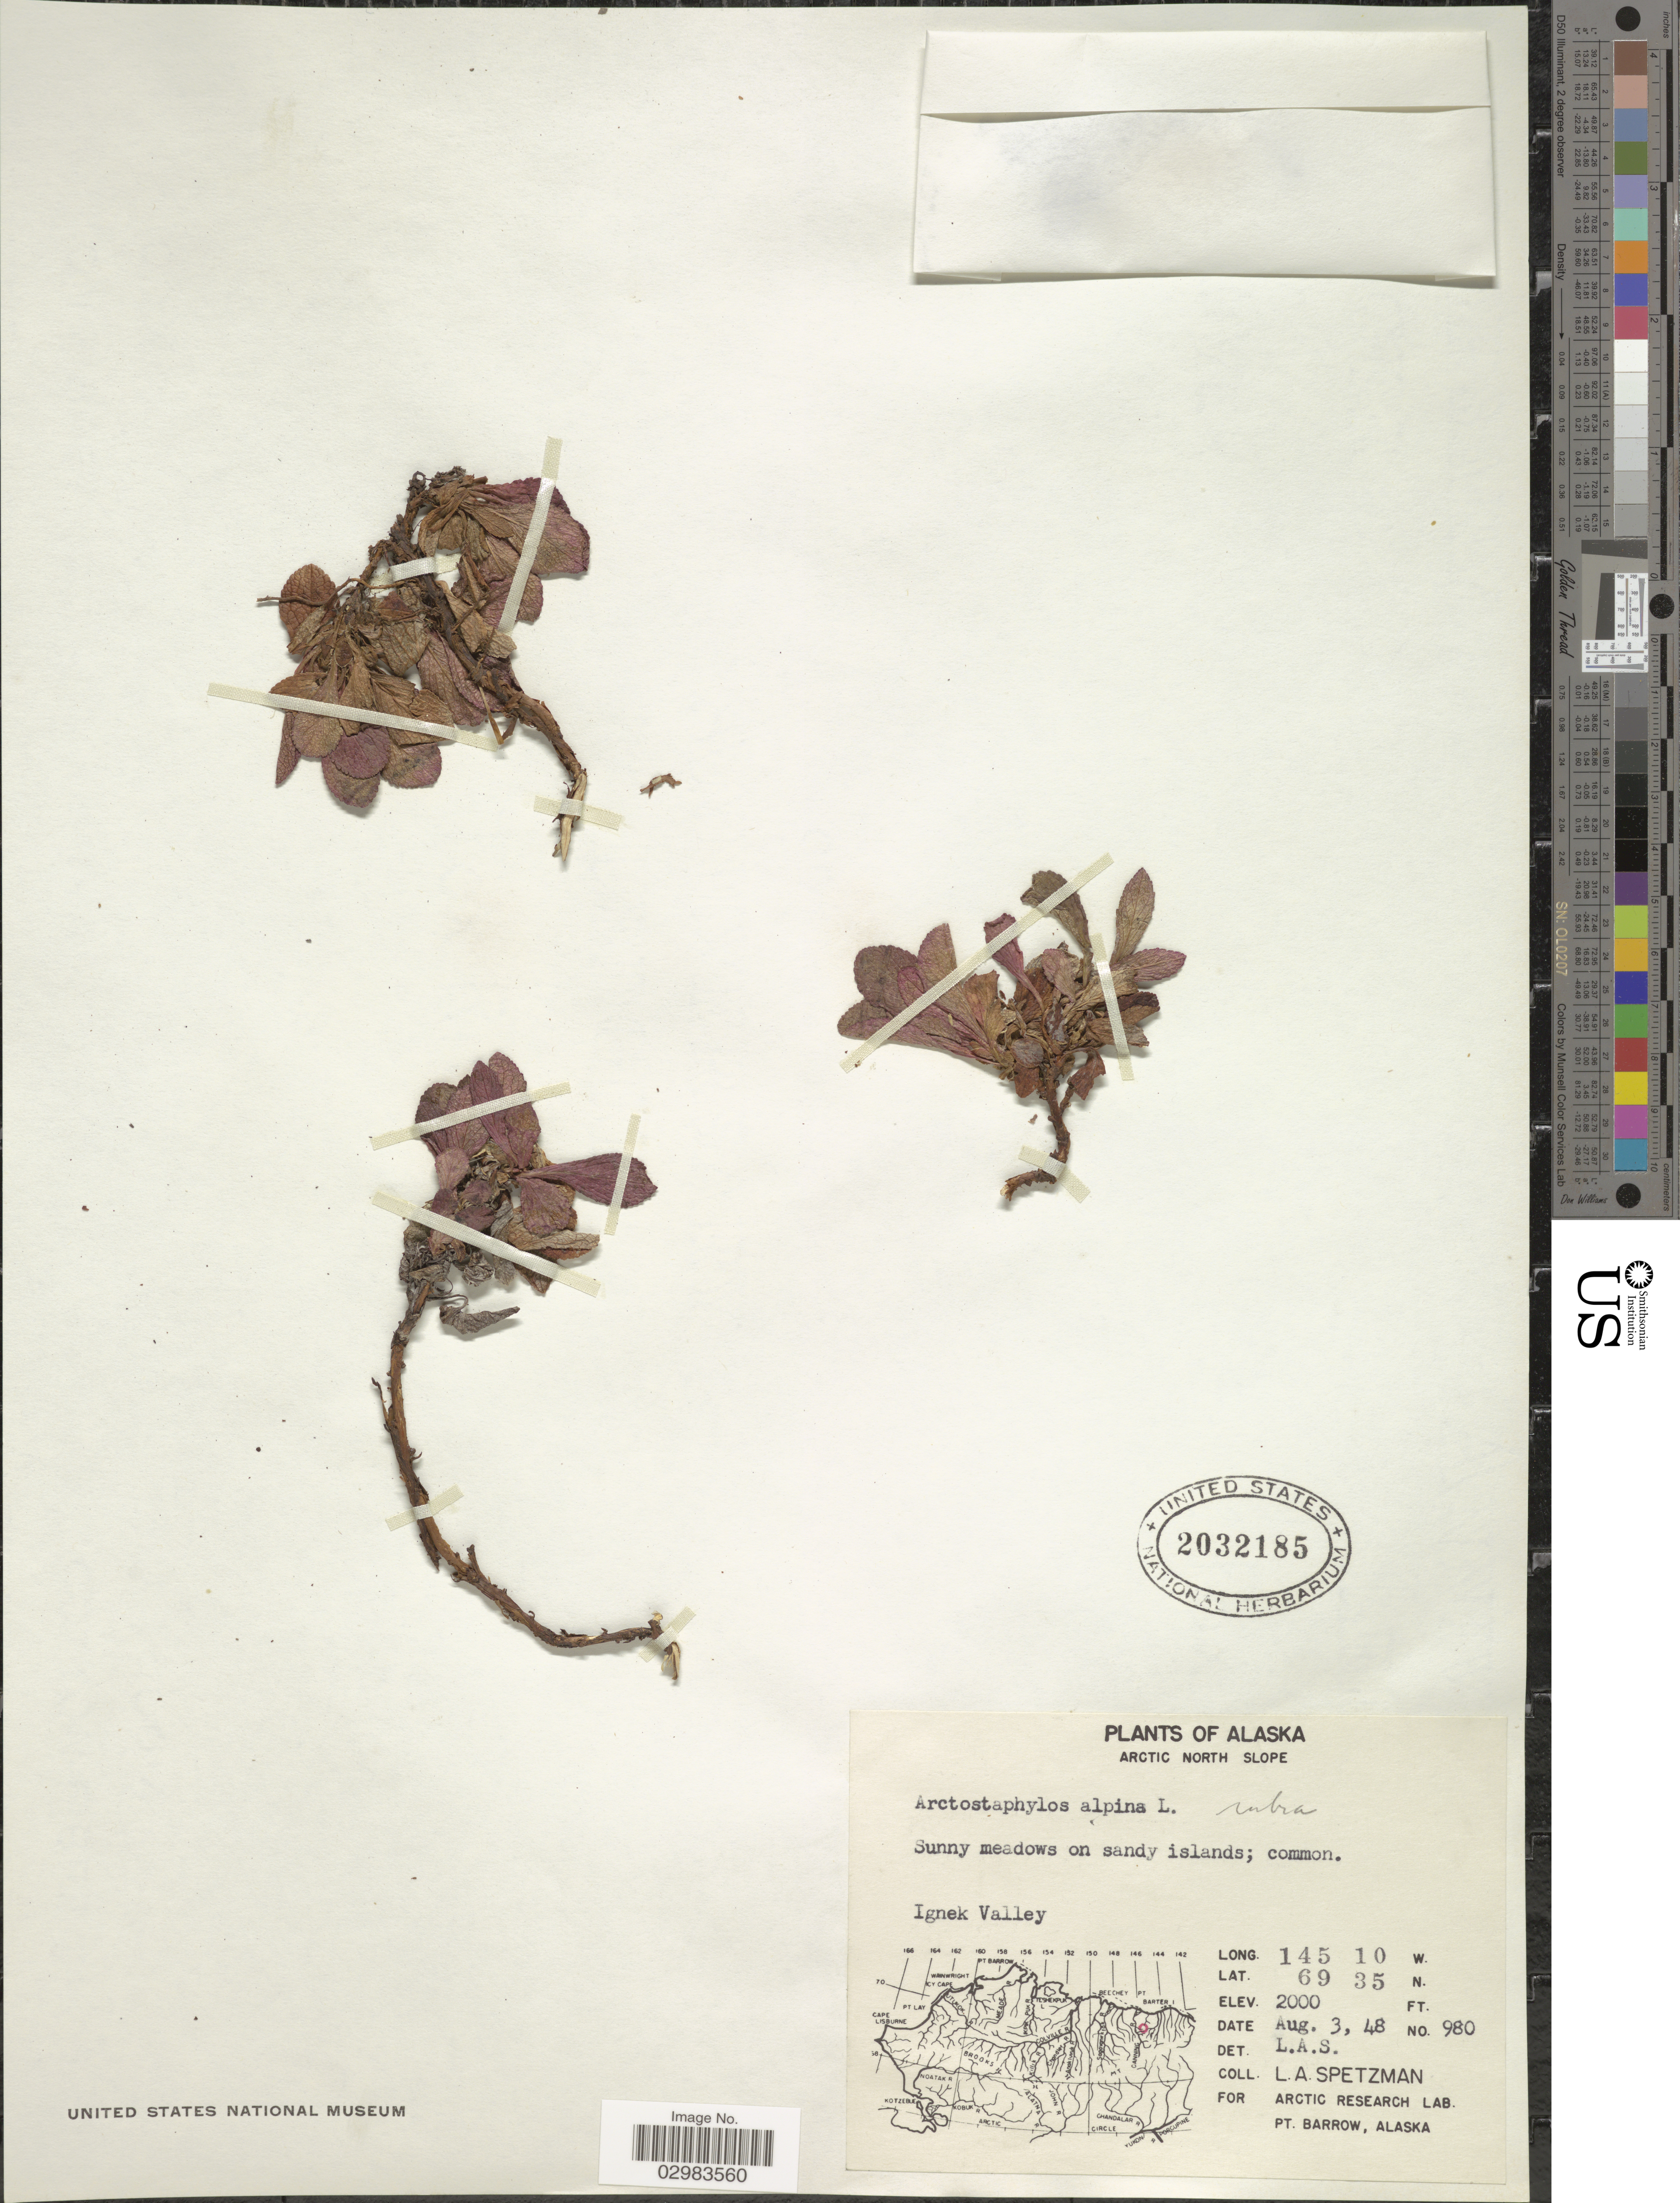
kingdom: Plantae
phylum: Tracheophyta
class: Magnoliopsida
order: Ericales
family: Ericaceae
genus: Arctostaphylos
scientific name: Arctostaphylos alpina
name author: (L.) Spreng.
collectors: L. Spetzman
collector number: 980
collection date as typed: Transcribed d/m/y: 3/8/48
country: United States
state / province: Alaska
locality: Arctic North Slope, Ignek Valley.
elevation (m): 610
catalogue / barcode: US 2032185